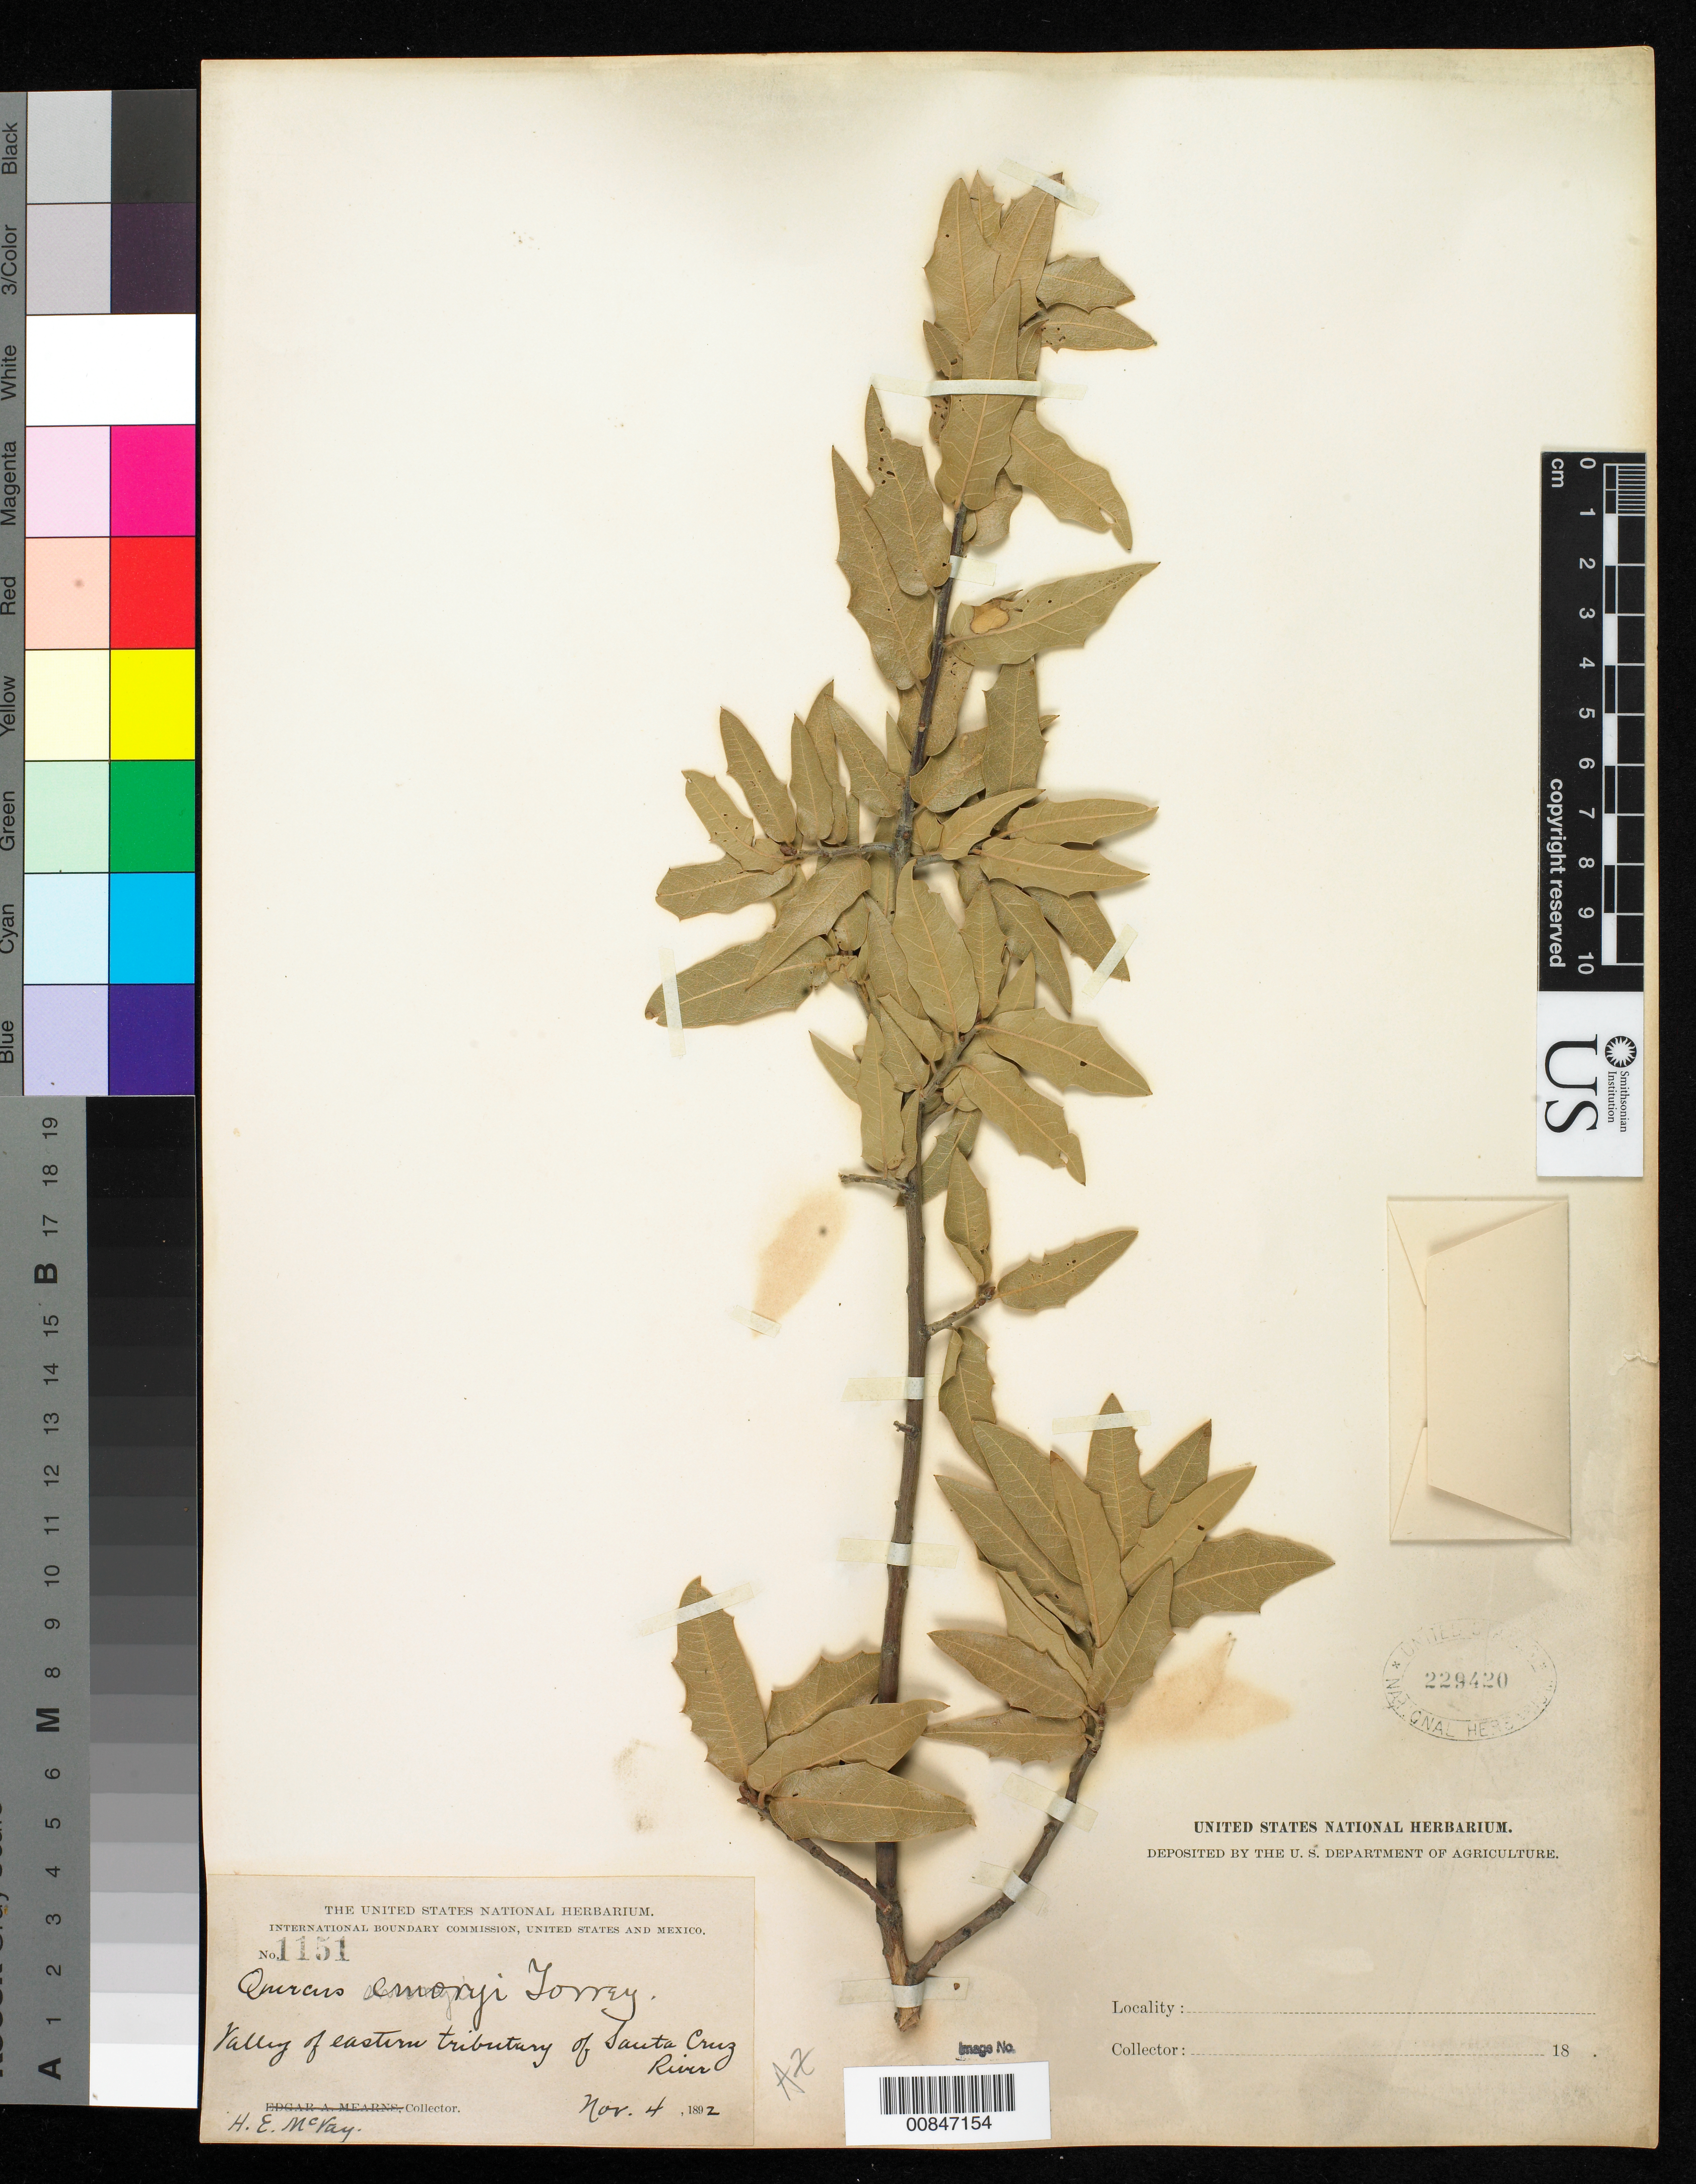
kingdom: Plantae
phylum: Tracheophyta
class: Magnoliopsida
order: Fagales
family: Fagaceae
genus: Quercus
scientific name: Quercus emoryi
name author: Torr. in Emory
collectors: H. E. McVay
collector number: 1151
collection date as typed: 04 Nov 1892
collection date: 1892-11-04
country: United States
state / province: Arizona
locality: Valley of eastern tributary of Santa Cruz River.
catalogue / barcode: US 229420